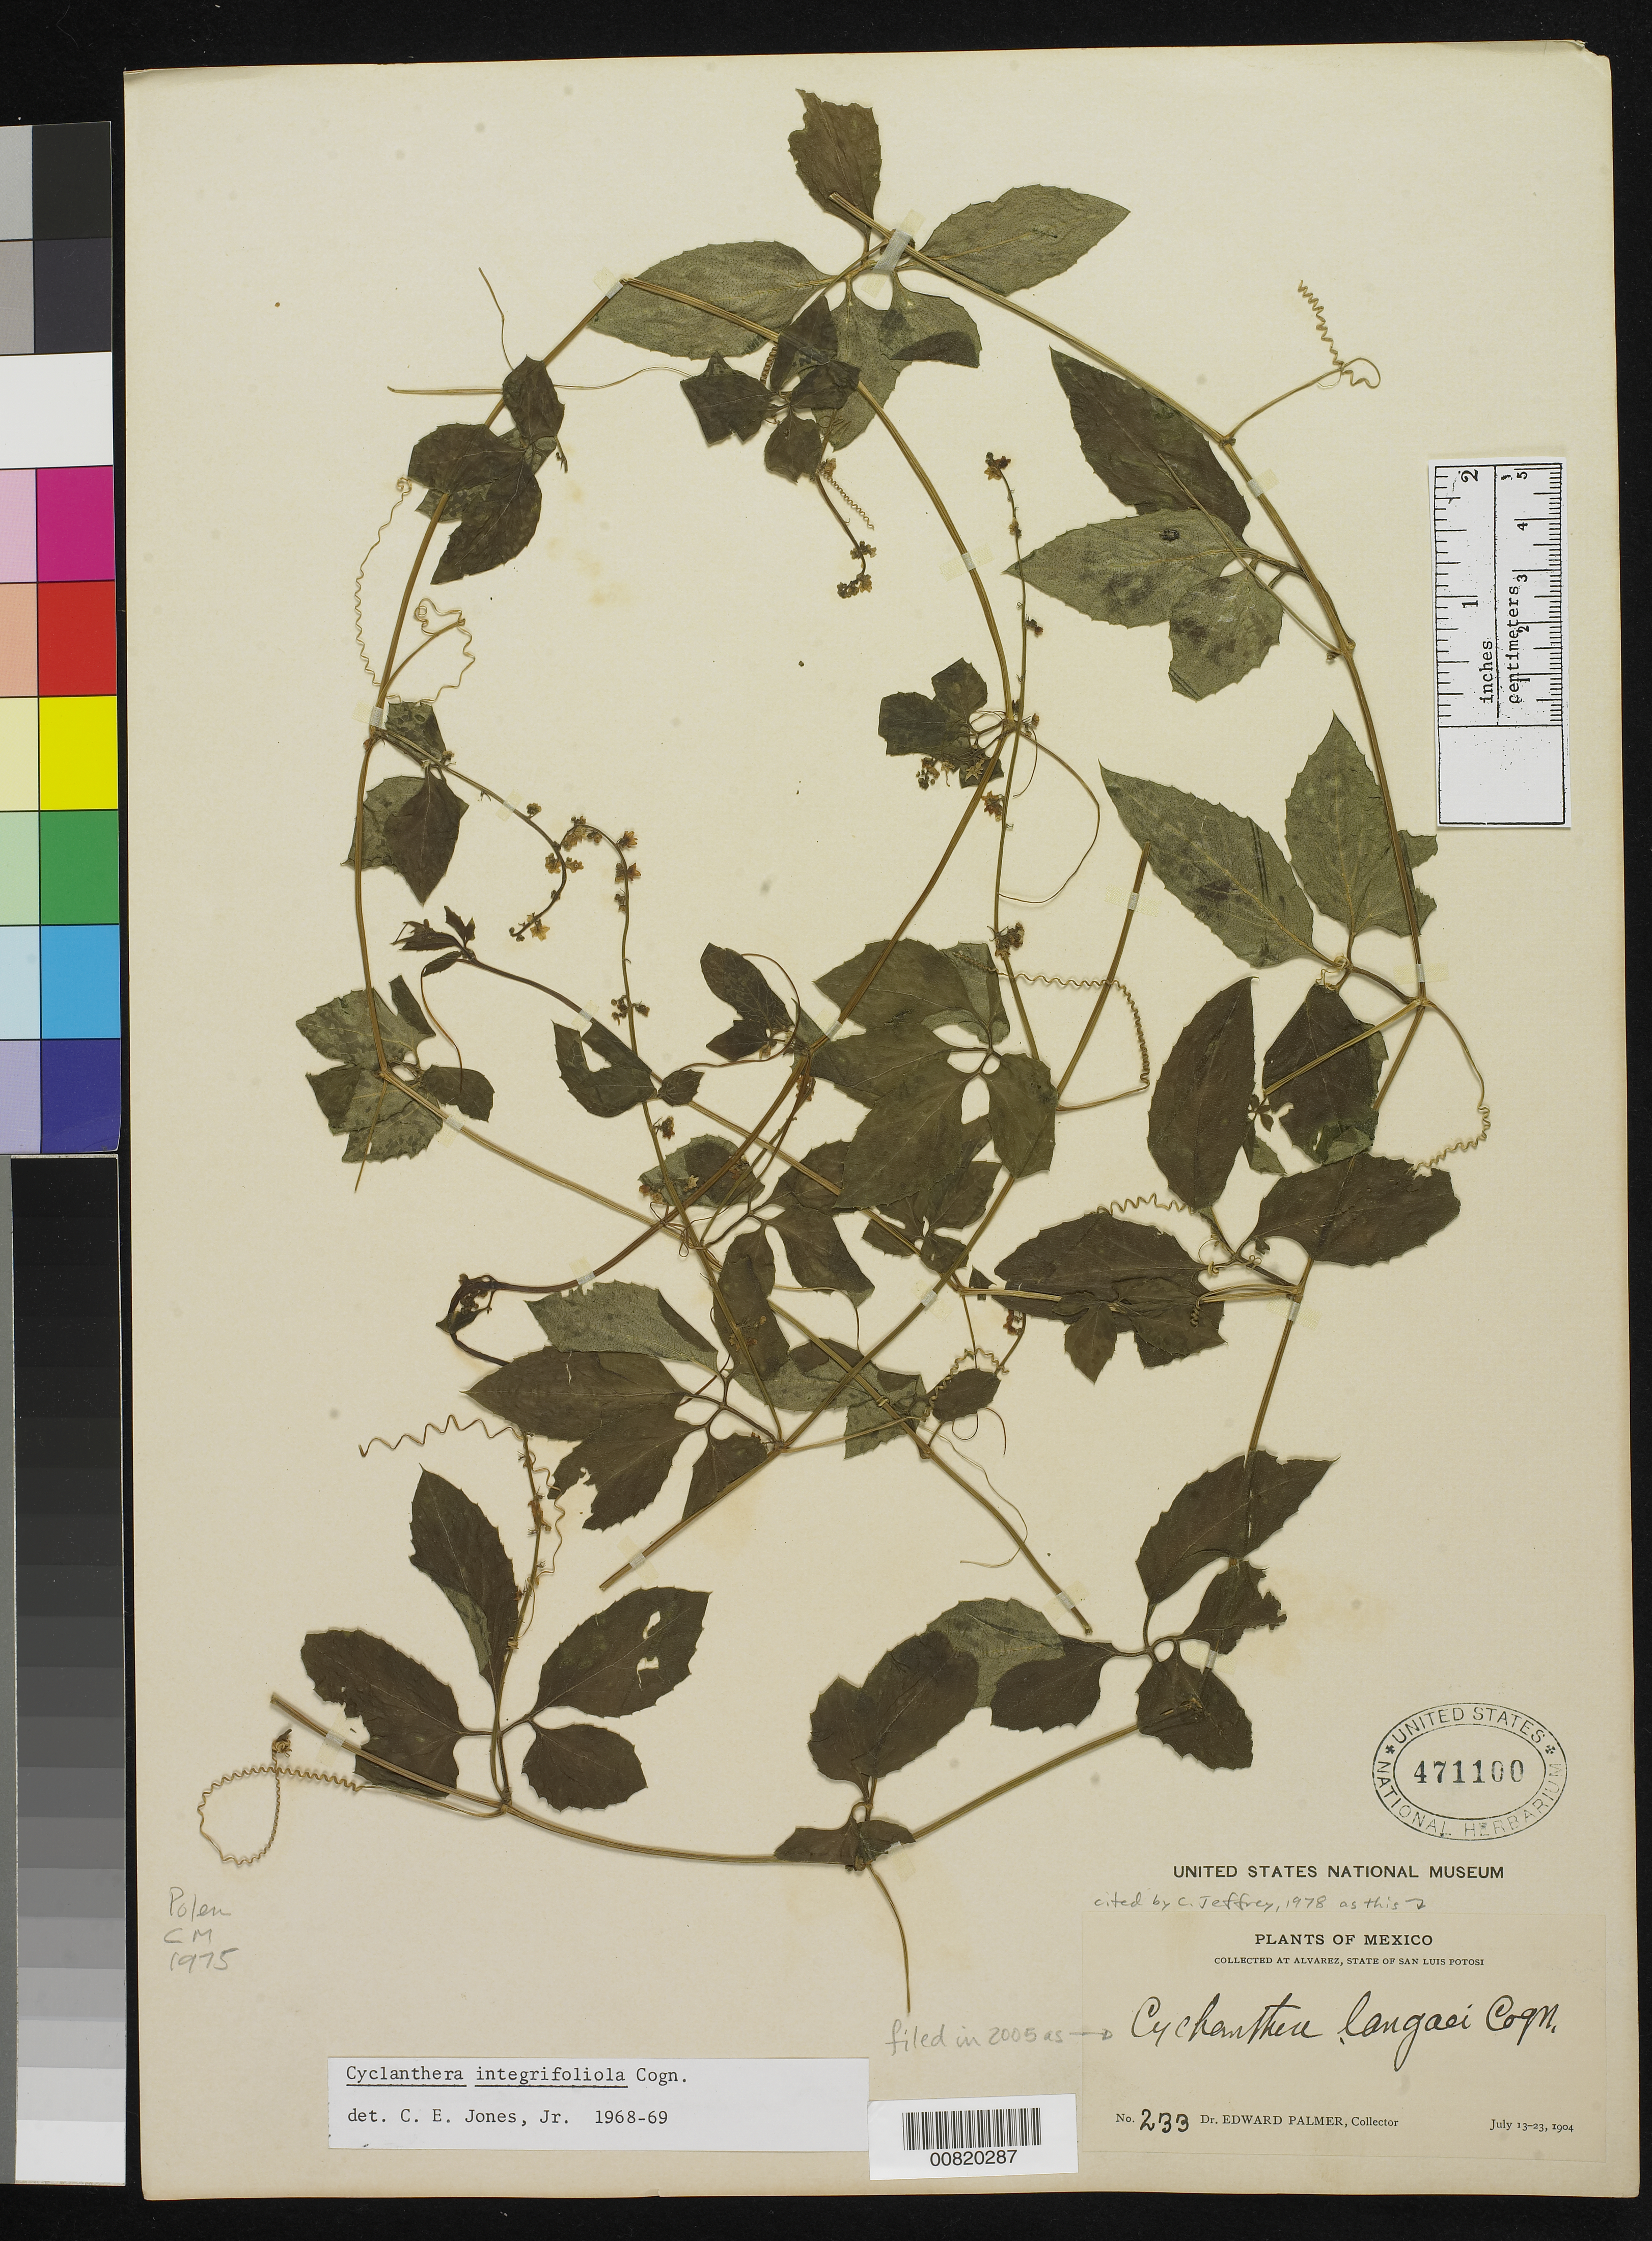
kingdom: Plantae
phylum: Tracheophyta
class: Magnoliopsida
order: Cucurbitales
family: Cucurbitaceae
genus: Cyclanthera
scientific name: Cyclanthera langaei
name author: Cogn.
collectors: E. Palmer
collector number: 233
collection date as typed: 13 Jul 1904 to 23 Jul 1904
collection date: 1904-07-13/1904-07-23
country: Mexico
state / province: San Luis Potosí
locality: Alvarez, San Luis Potosí.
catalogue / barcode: US 471100